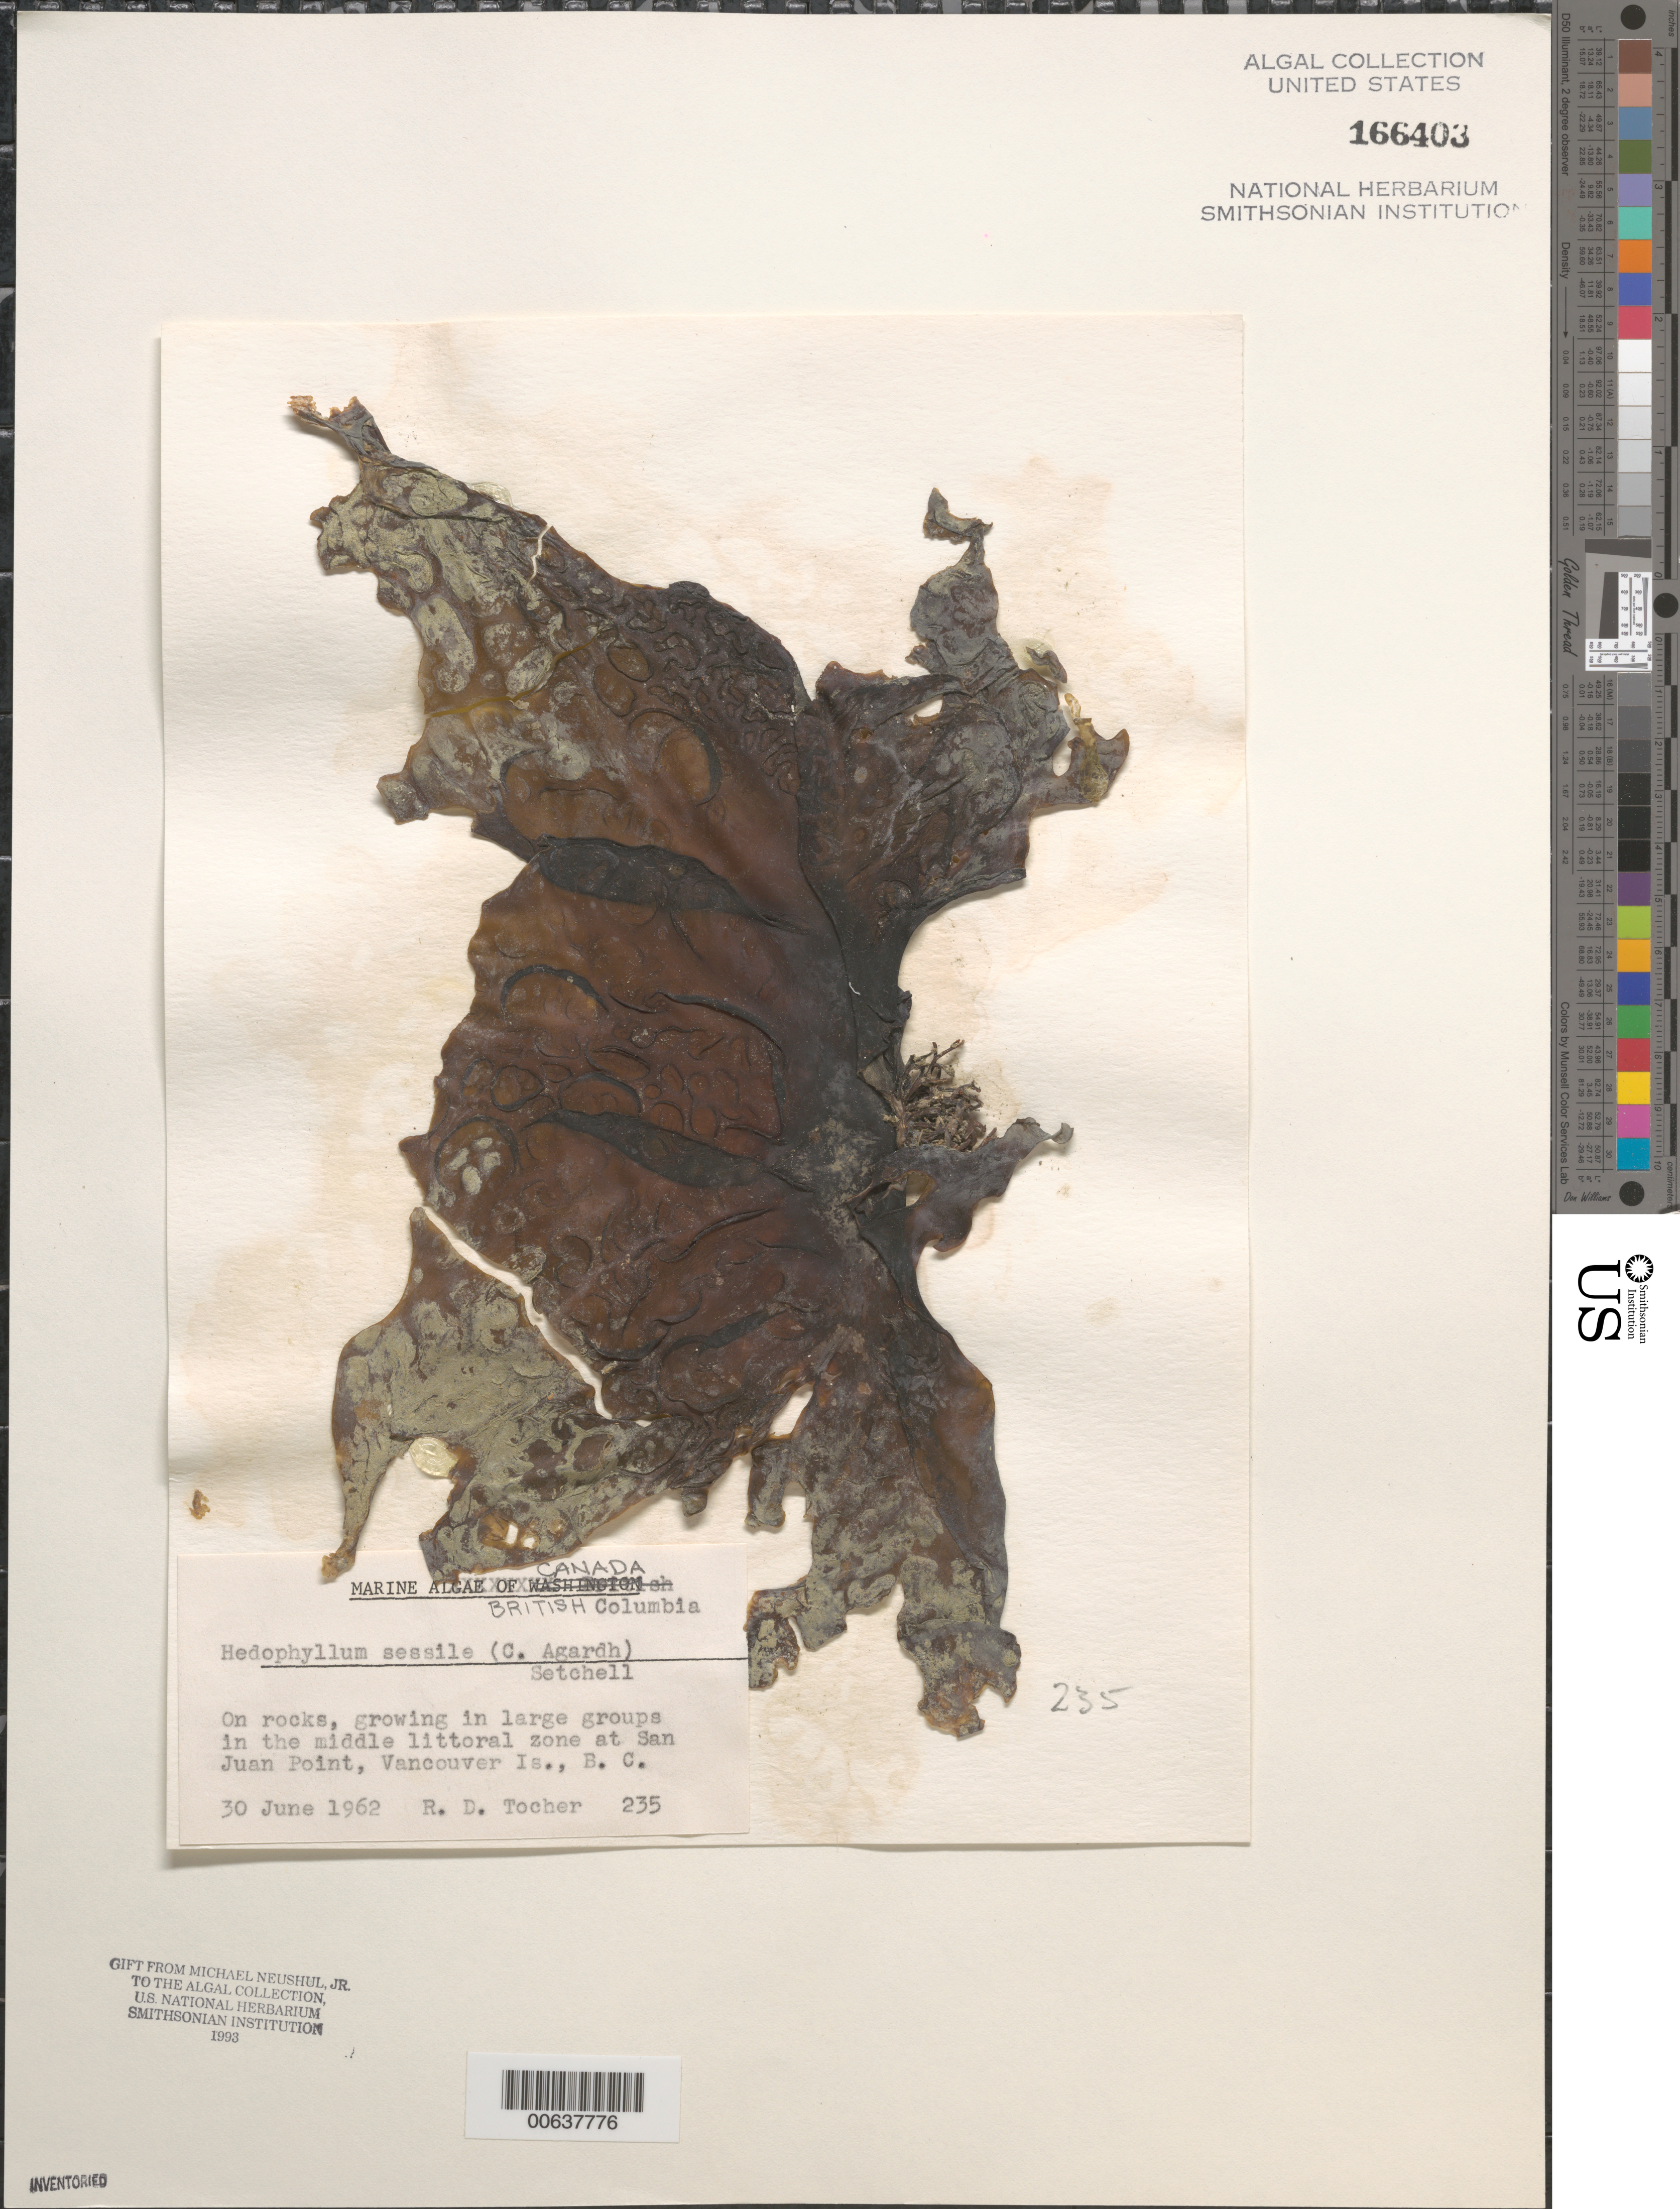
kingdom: Chromista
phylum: Ochrophyta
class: Phaeophyceae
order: Laminariales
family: Laminariaceae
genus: Hedophyllum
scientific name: Hedophyllum sessile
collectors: R. Tocher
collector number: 235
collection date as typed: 30 Jun 1962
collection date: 1962-06-30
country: Canada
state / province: British Columbia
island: Vancouver Island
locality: Point San Juan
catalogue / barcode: US 166403